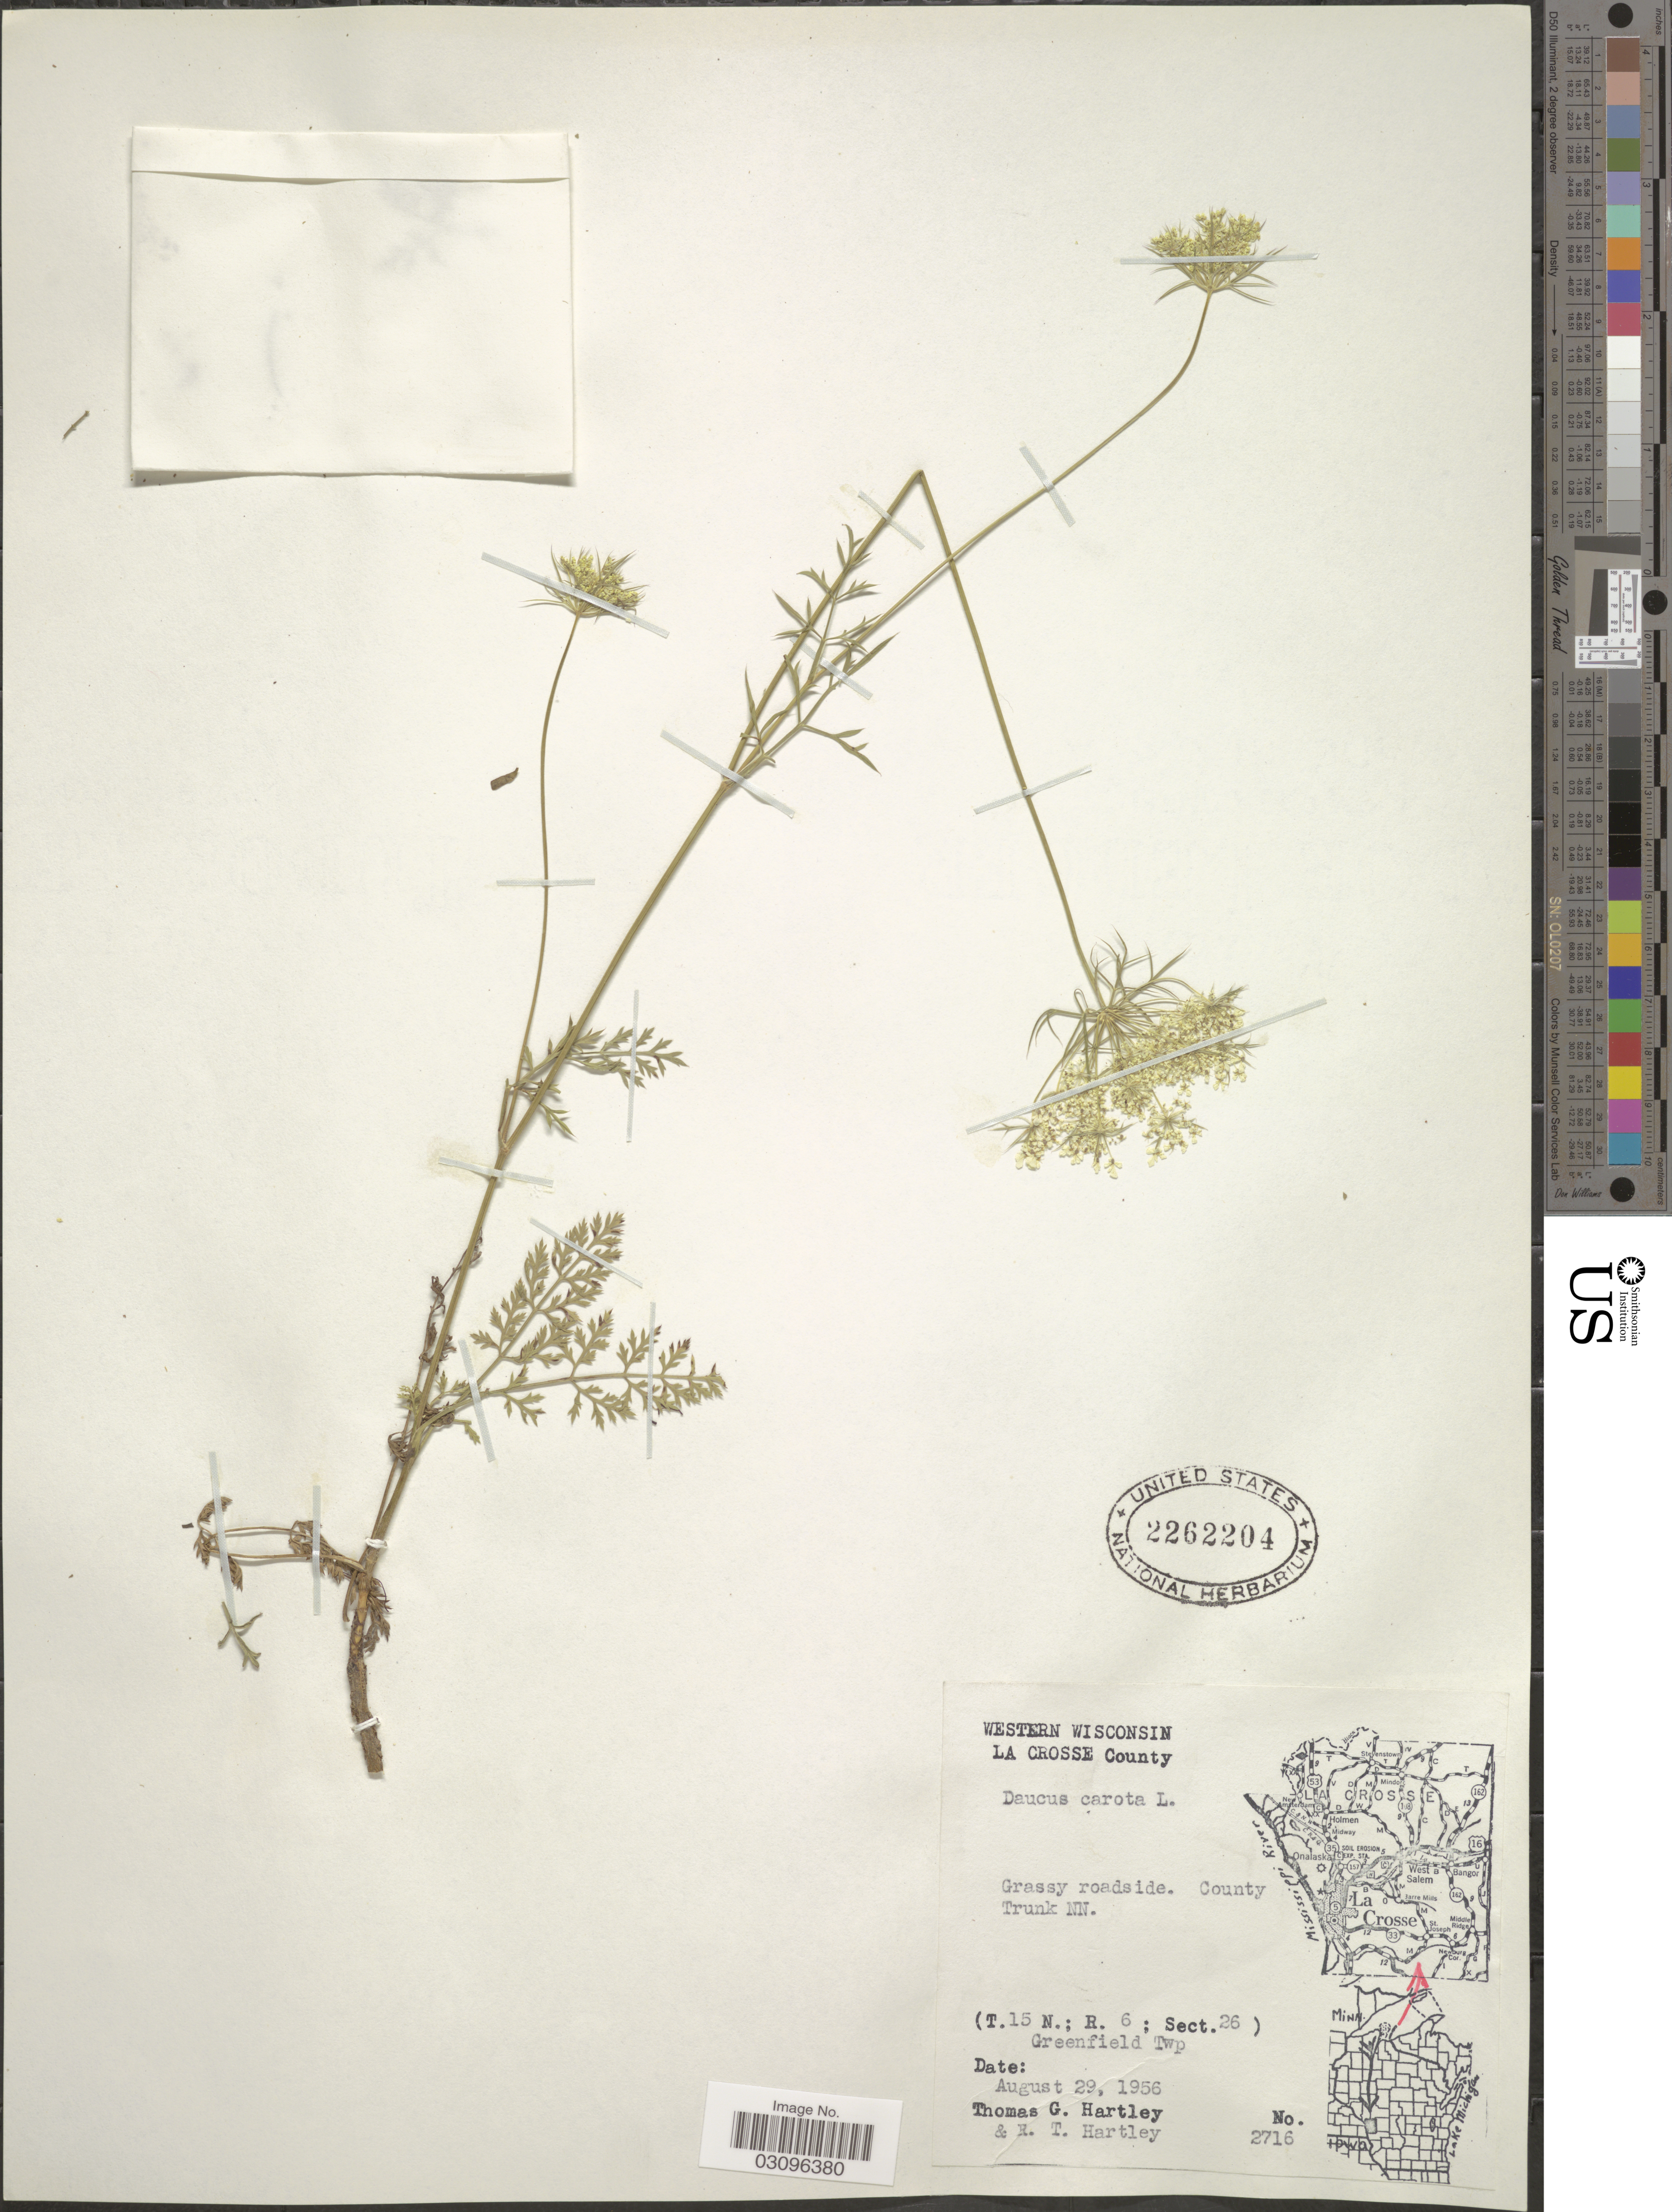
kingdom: Plantae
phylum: Tracheophyta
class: Magnoliopsida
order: Apiales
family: Apiaceae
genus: Daucus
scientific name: Daucus carota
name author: L.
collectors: T. G. Hartley & R. T. Hartley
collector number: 2716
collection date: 1956-08-29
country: United States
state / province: Wisconsin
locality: Western Wisconsin. La Crosse County. County Trunk NN. (T.15 N.; R. 6; Sect. 26) Greenfield Twp.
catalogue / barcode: US 2262204